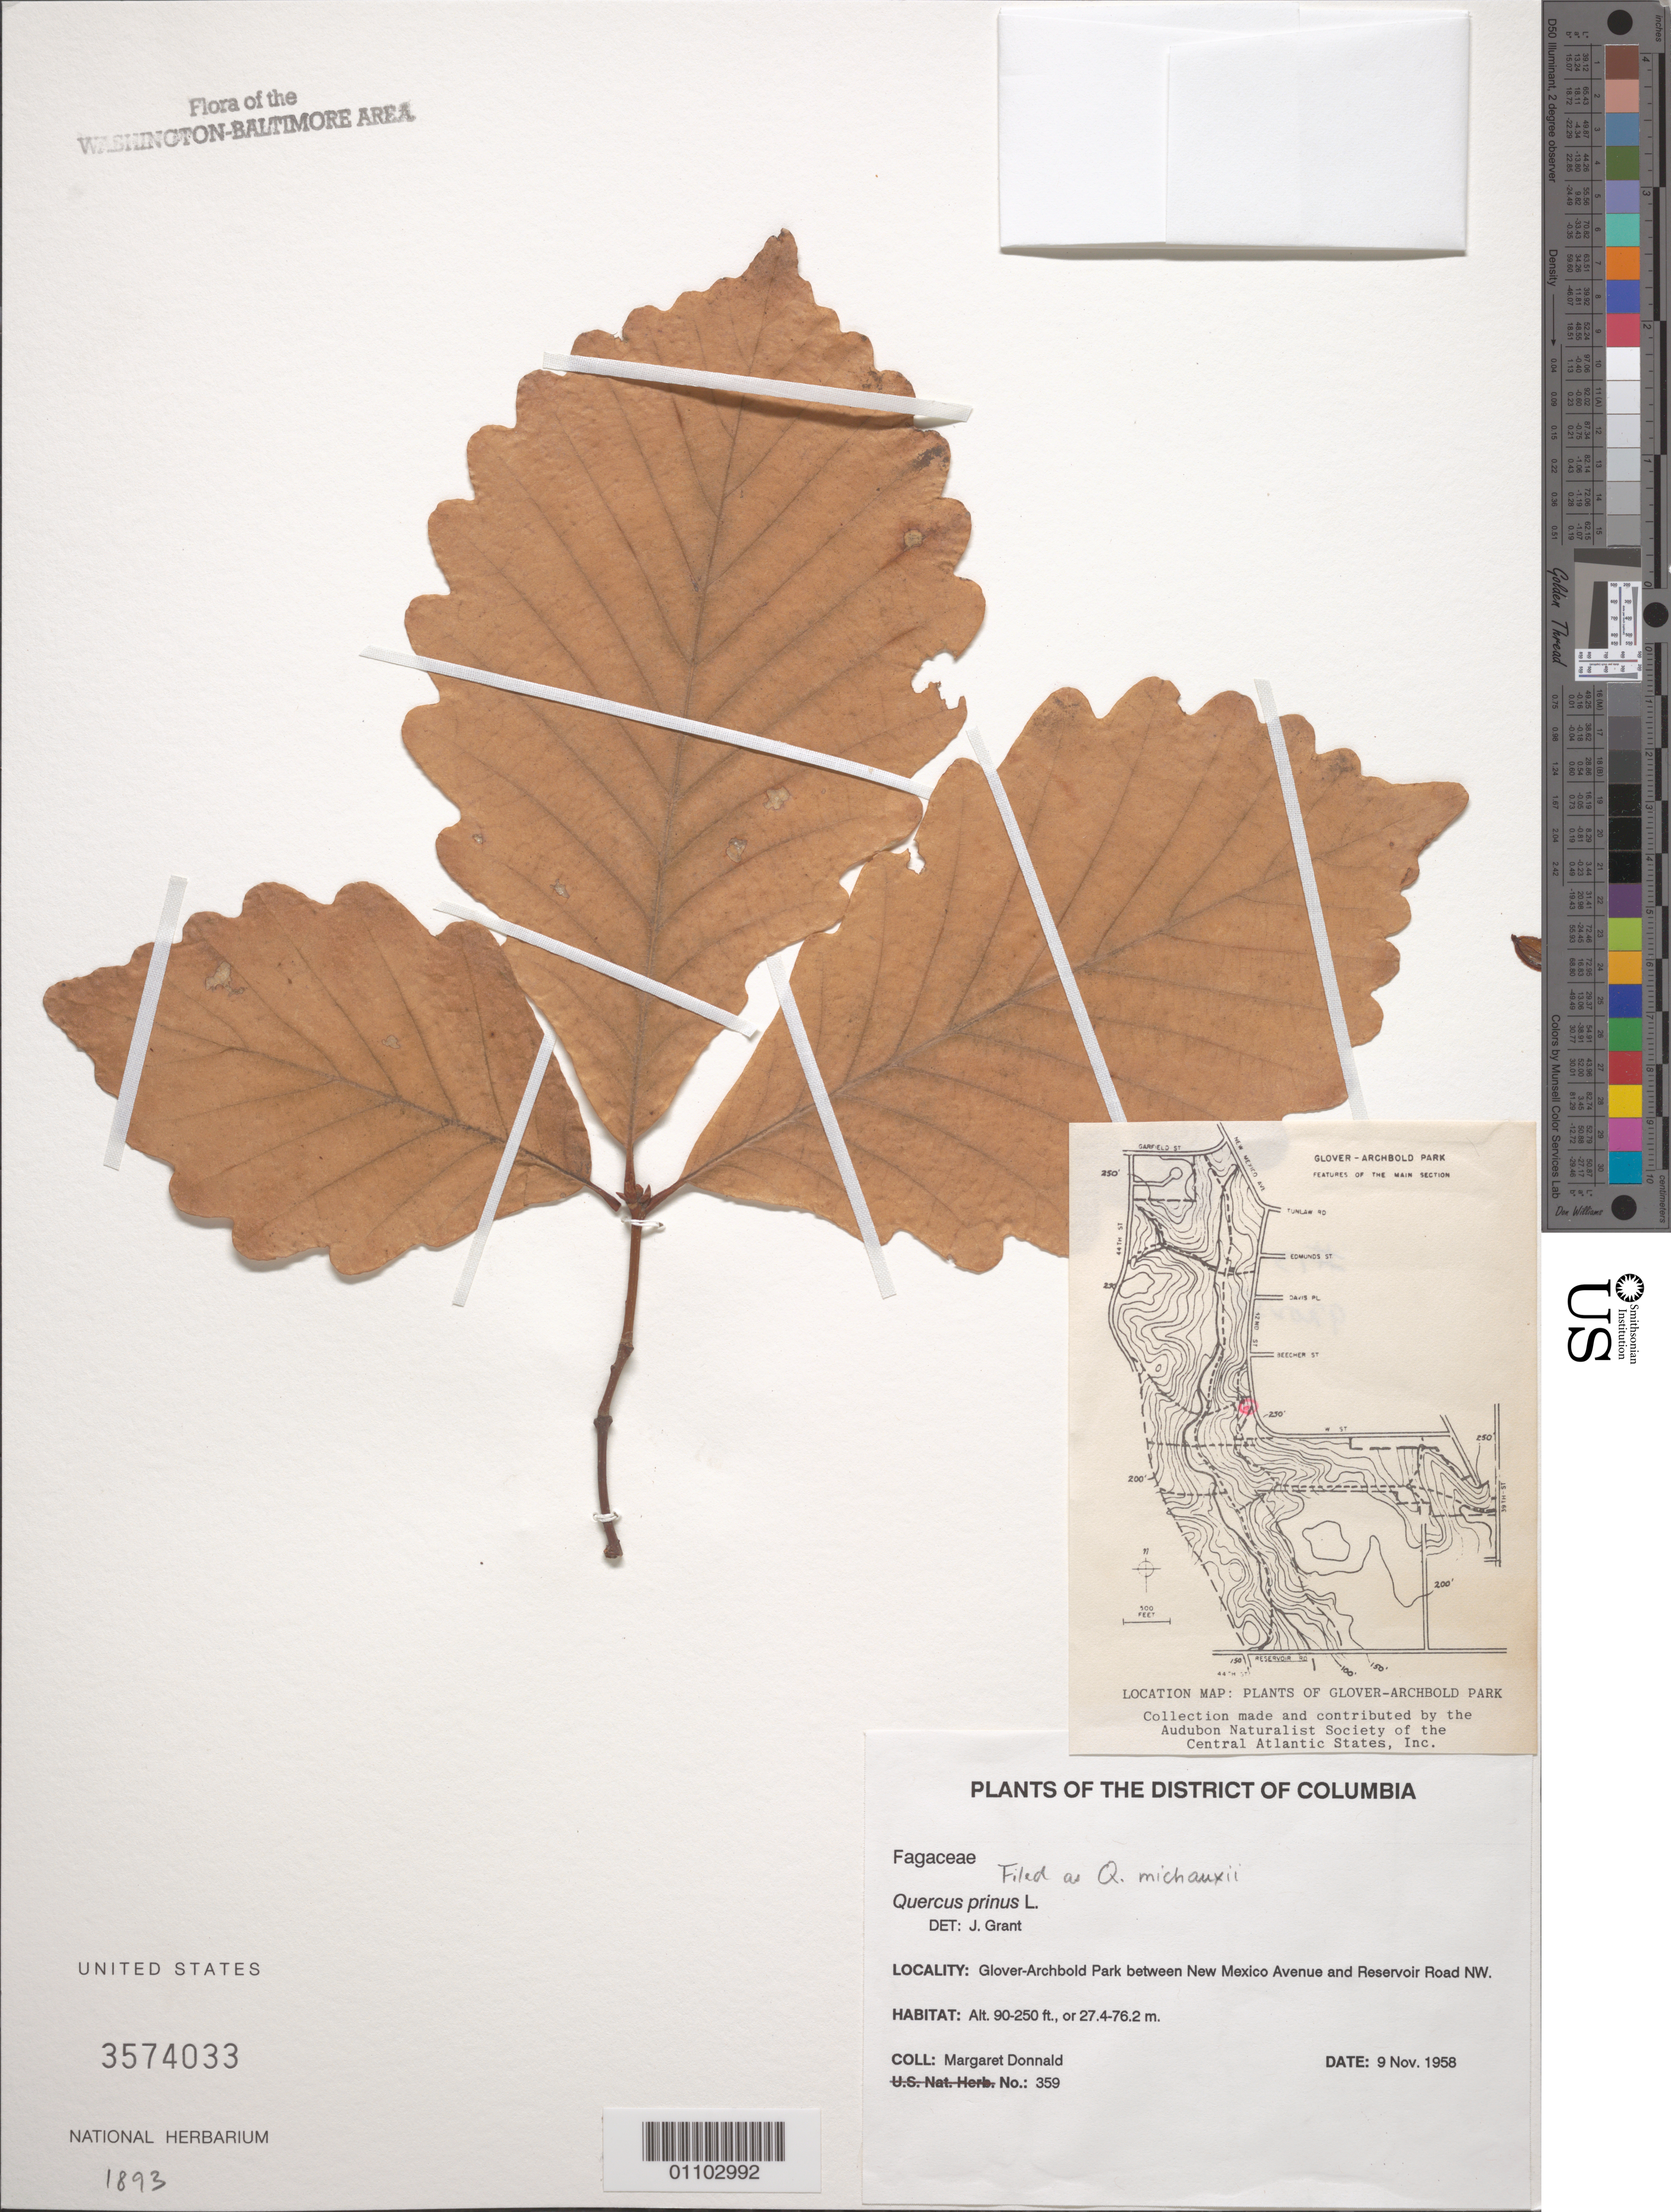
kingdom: Plantae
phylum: Tracheophyta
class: Magnoliopsida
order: Fagales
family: Fagaceae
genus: Quercus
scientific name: Quercus michauxii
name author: Nutt.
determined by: Grant, J.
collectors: M. Donnald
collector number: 359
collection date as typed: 9 Nov 1958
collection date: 1958-11-09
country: United States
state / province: District of Columbia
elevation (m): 27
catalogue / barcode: US 3574033